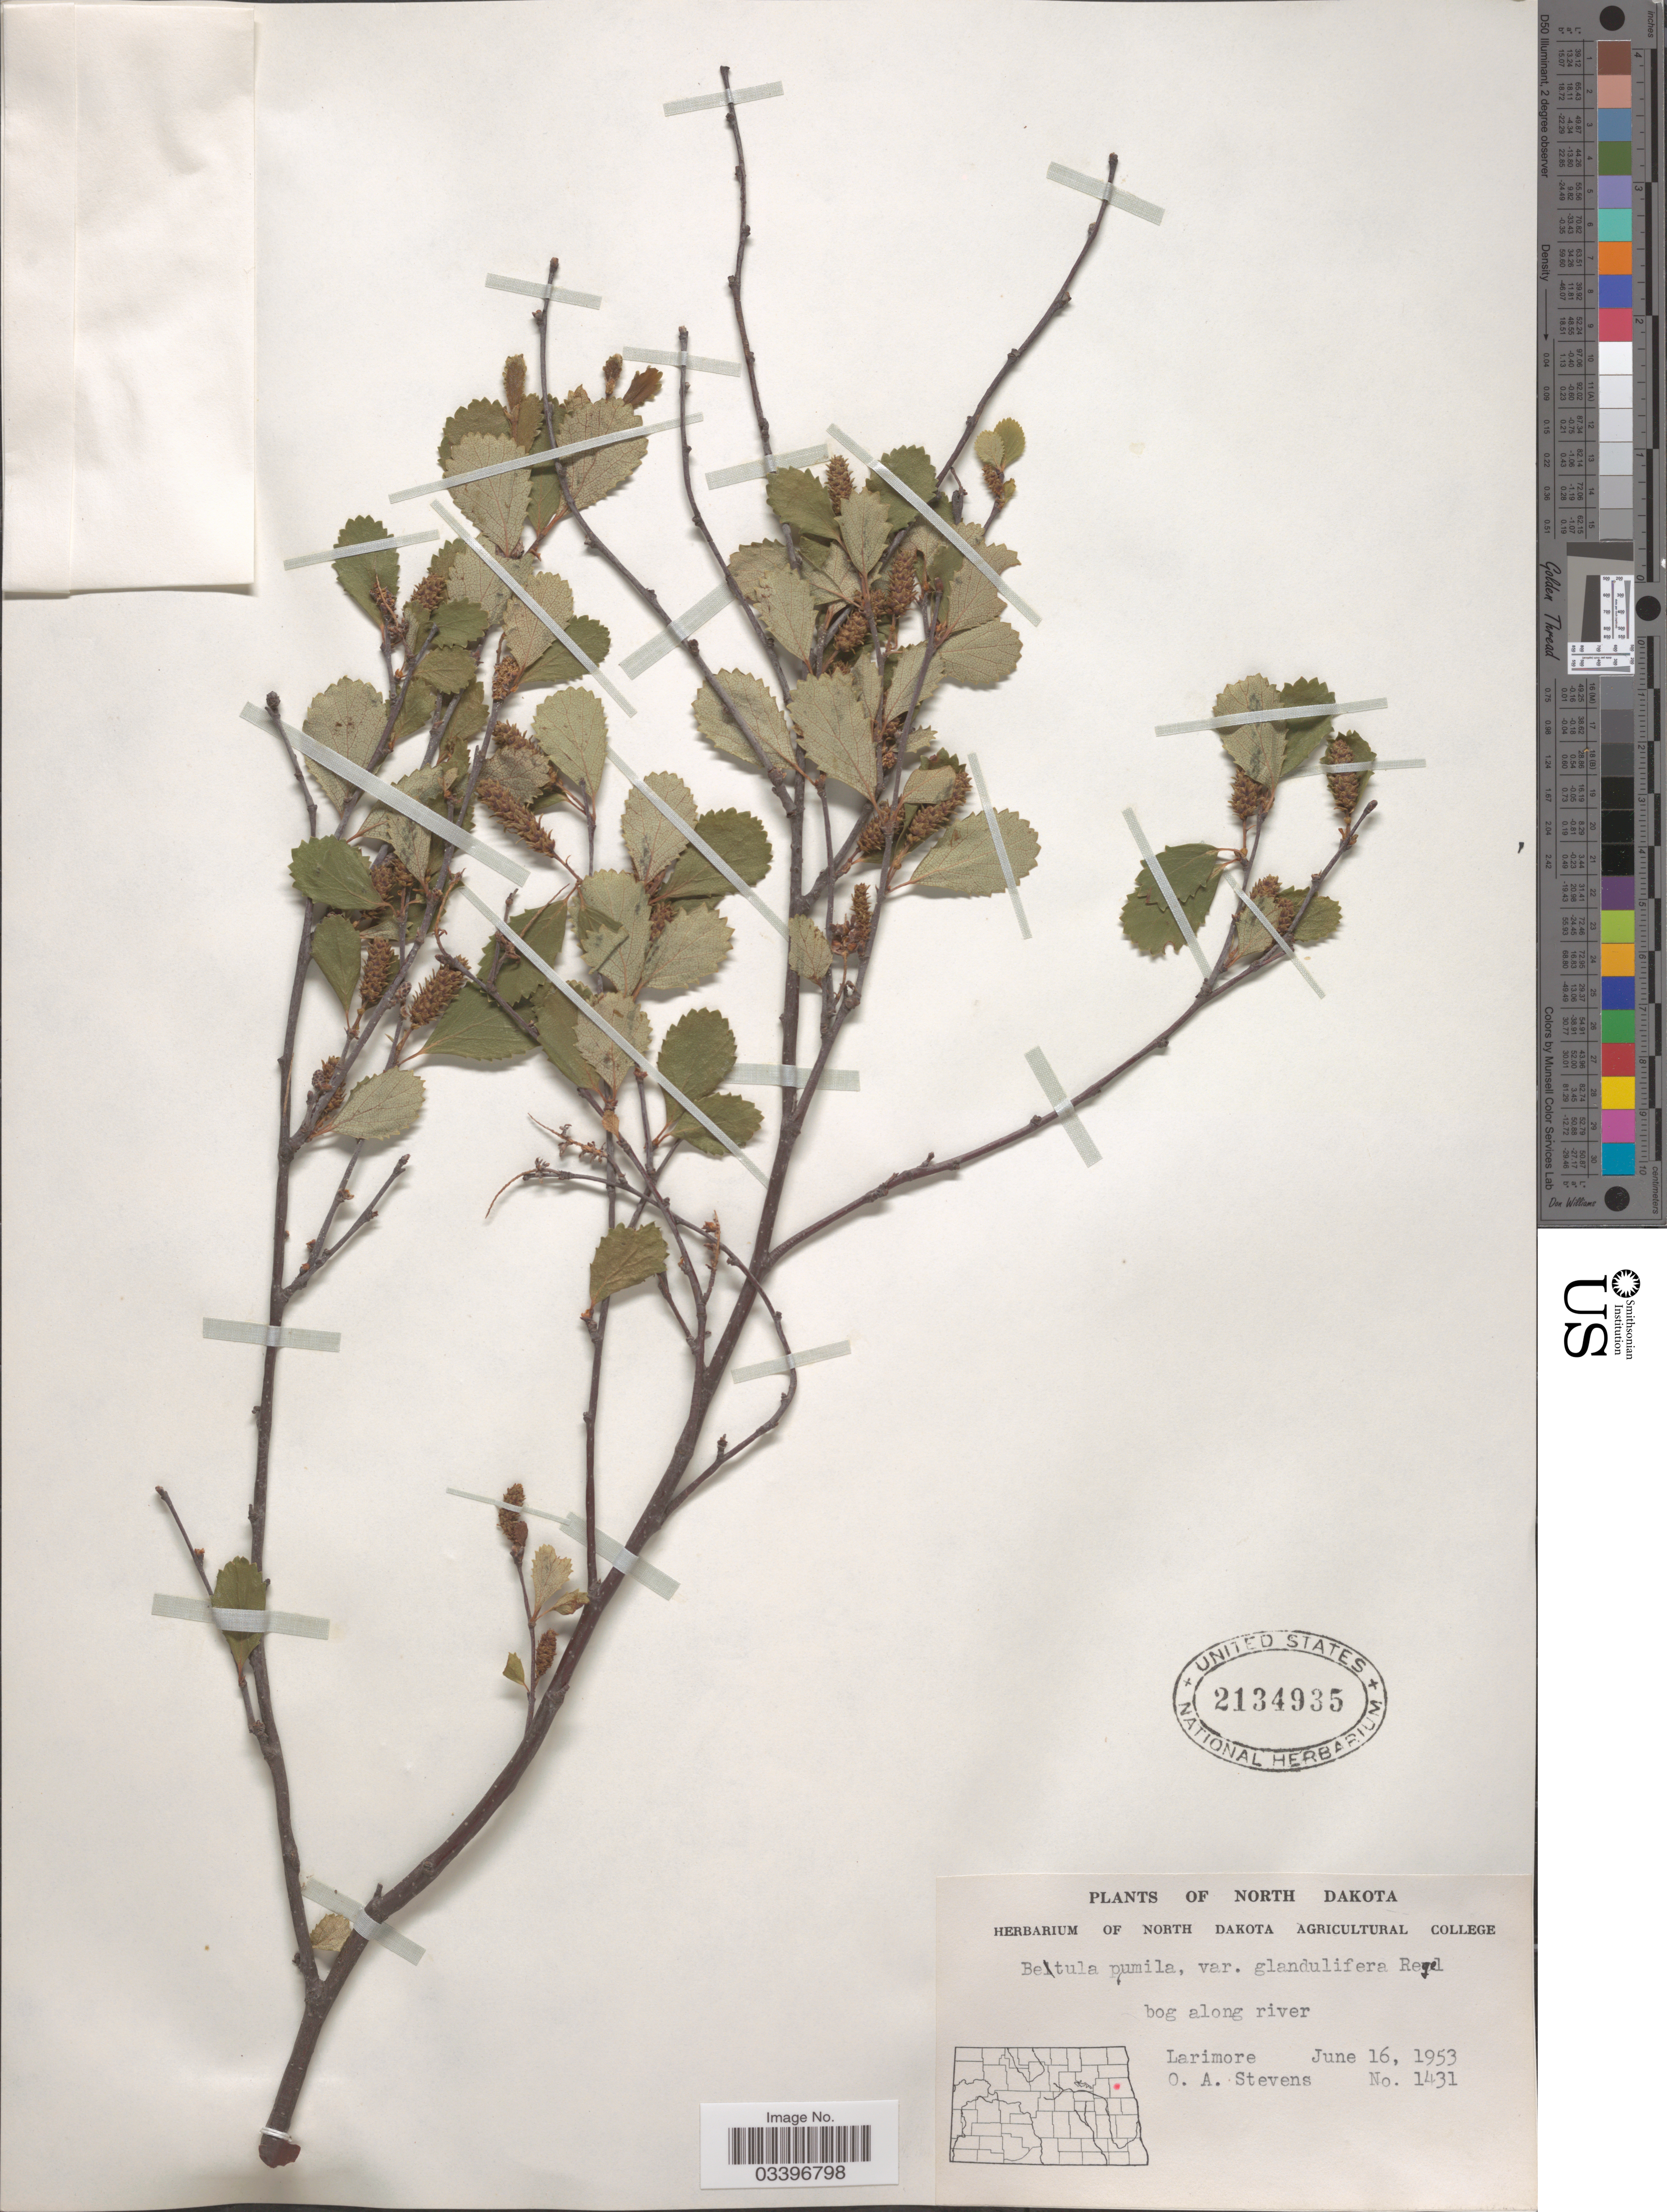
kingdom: Plantae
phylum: Tracheophyta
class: Magnoliopsida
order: Fagales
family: Betulaceae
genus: Betula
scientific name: Betula pumila var. glandulifera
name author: Regel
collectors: O. A. Stevens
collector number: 1431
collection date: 1953-06-16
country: United States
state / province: North Dakota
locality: Bog along river, Larimore.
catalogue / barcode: US 2134935